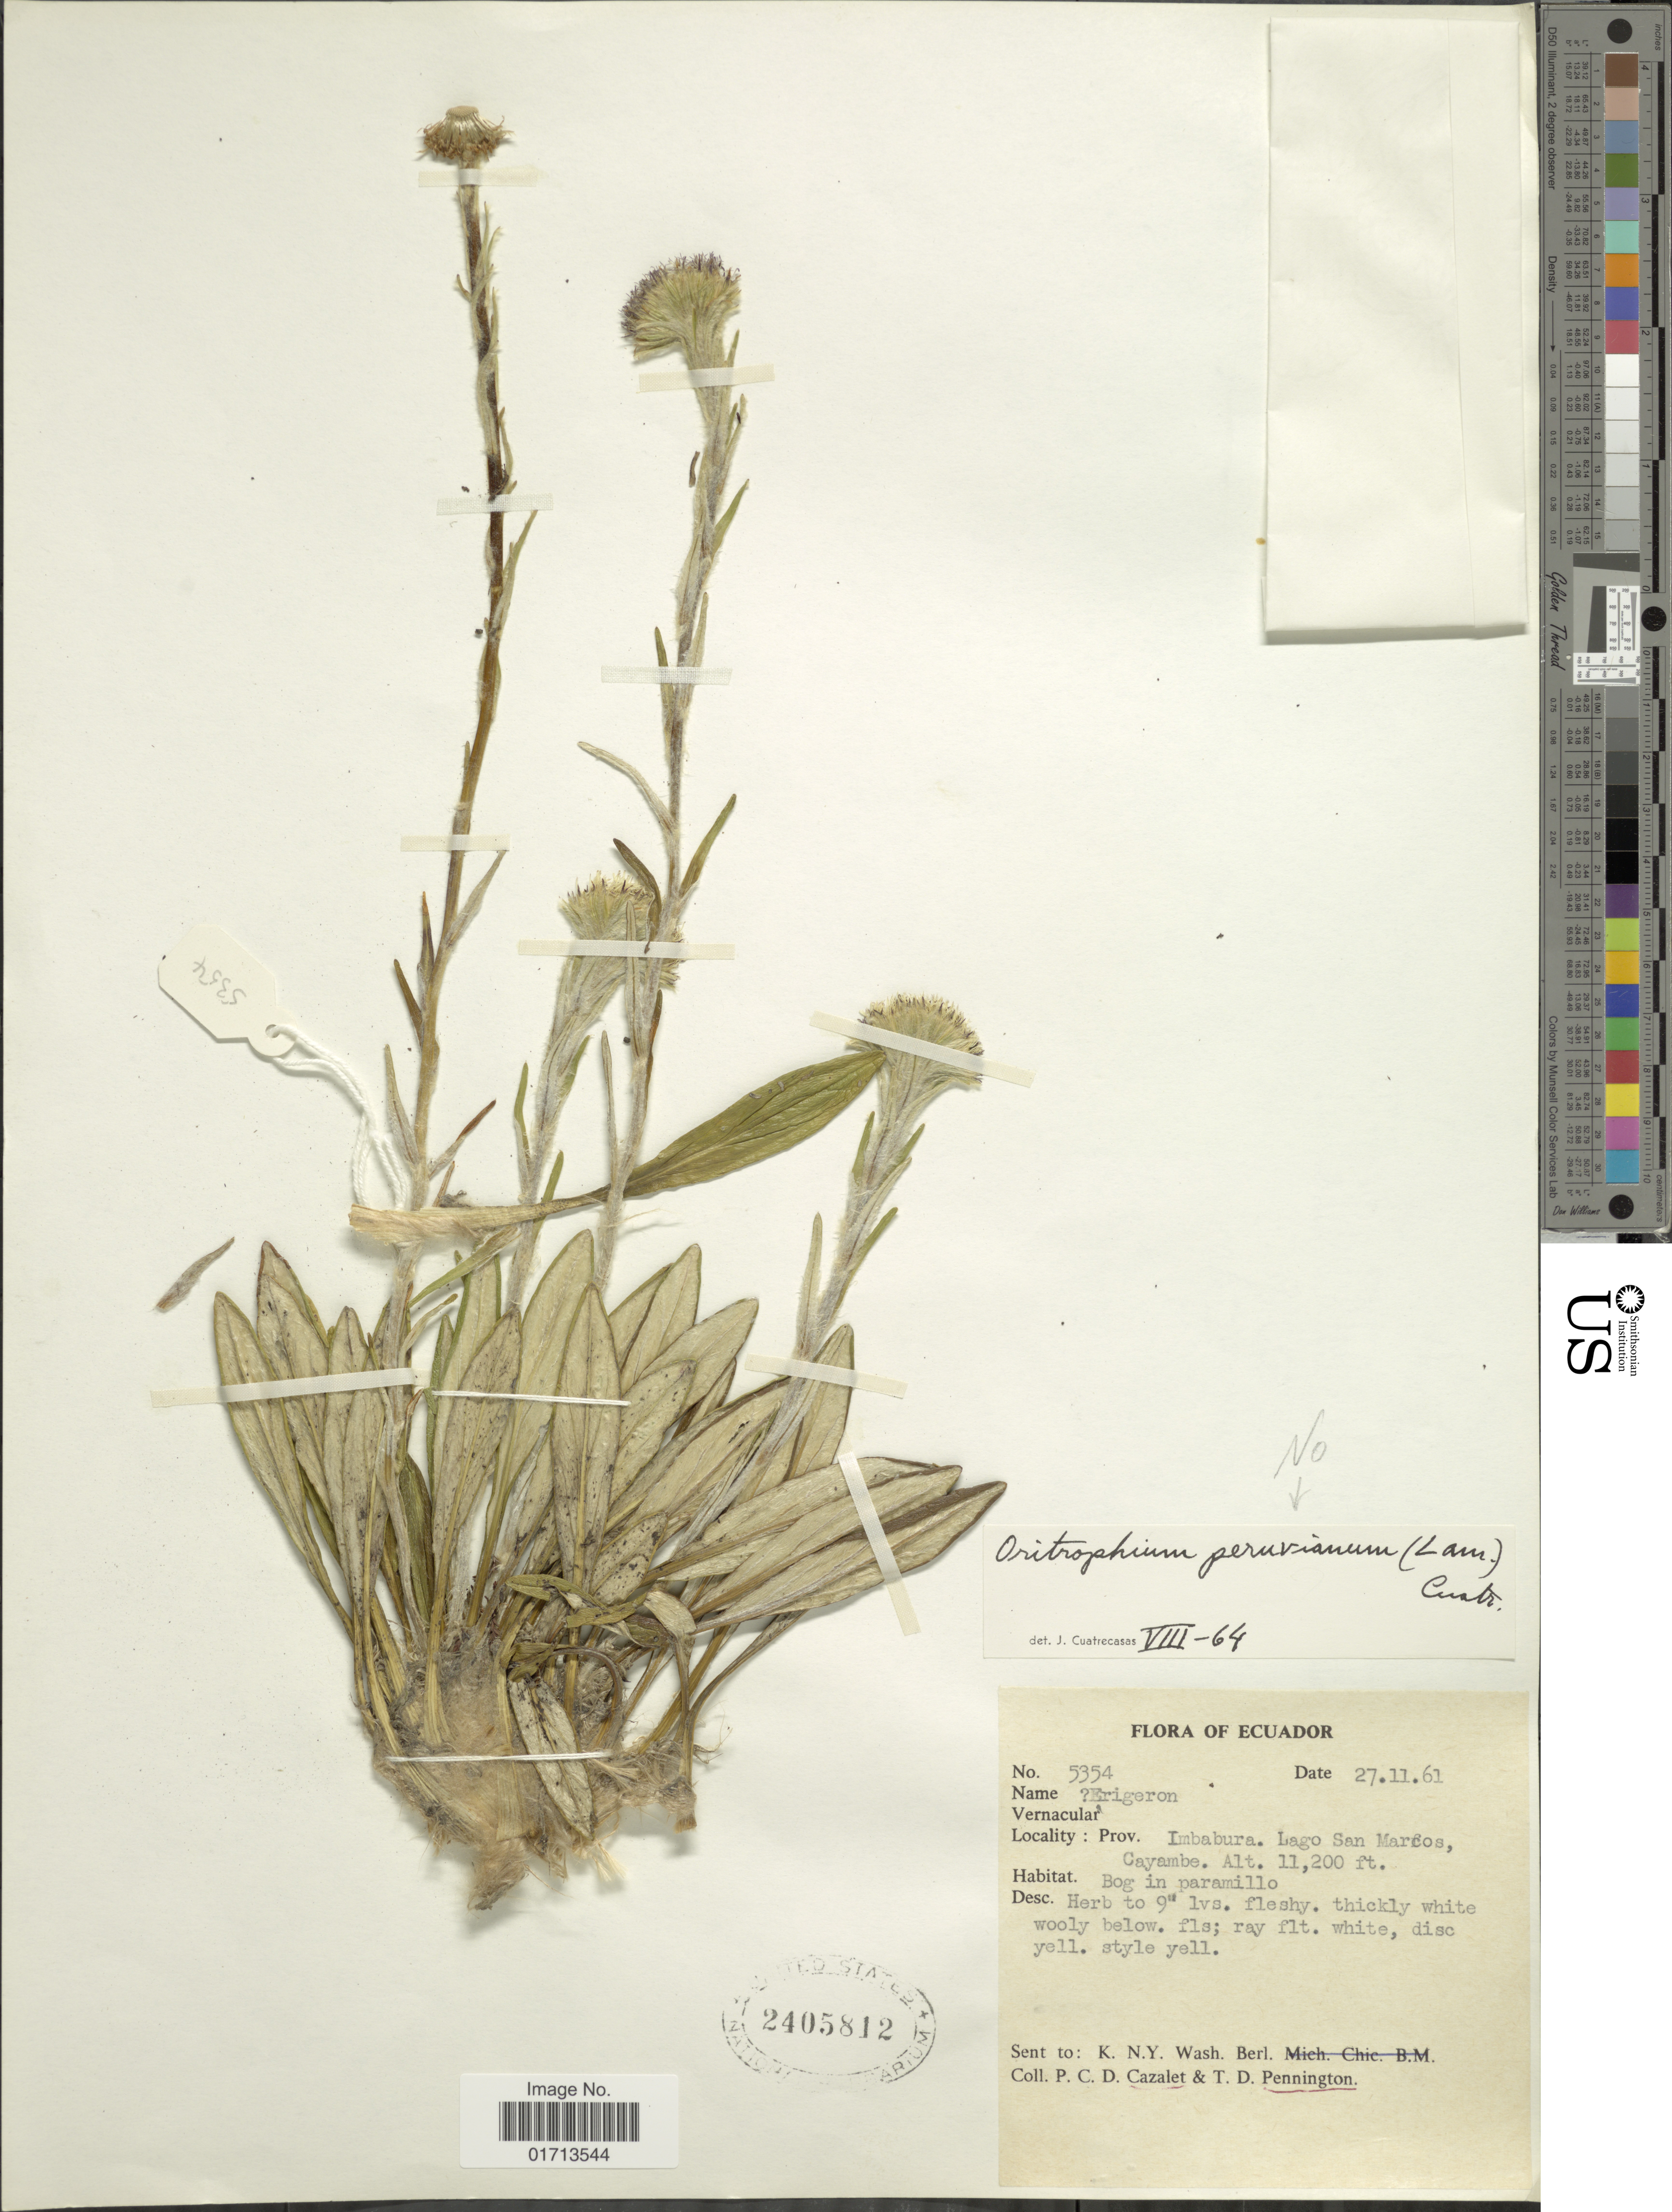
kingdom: Plantae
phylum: Tracheophyta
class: Magnoliopsida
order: Asterales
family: Asteraceae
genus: Oritrophium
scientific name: Oritrophium peruvianum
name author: (Lam.) Cuatrec.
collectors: P. C. D. Cazalet & T. D. Pennington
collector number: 5354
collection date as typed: Transcribed d/m/y: 27/11/61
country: Ecuador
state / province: Imbabura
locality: Lago San Marcos, Cayambe, bog in paramillo.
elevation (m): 3414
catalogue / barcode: US 2405812